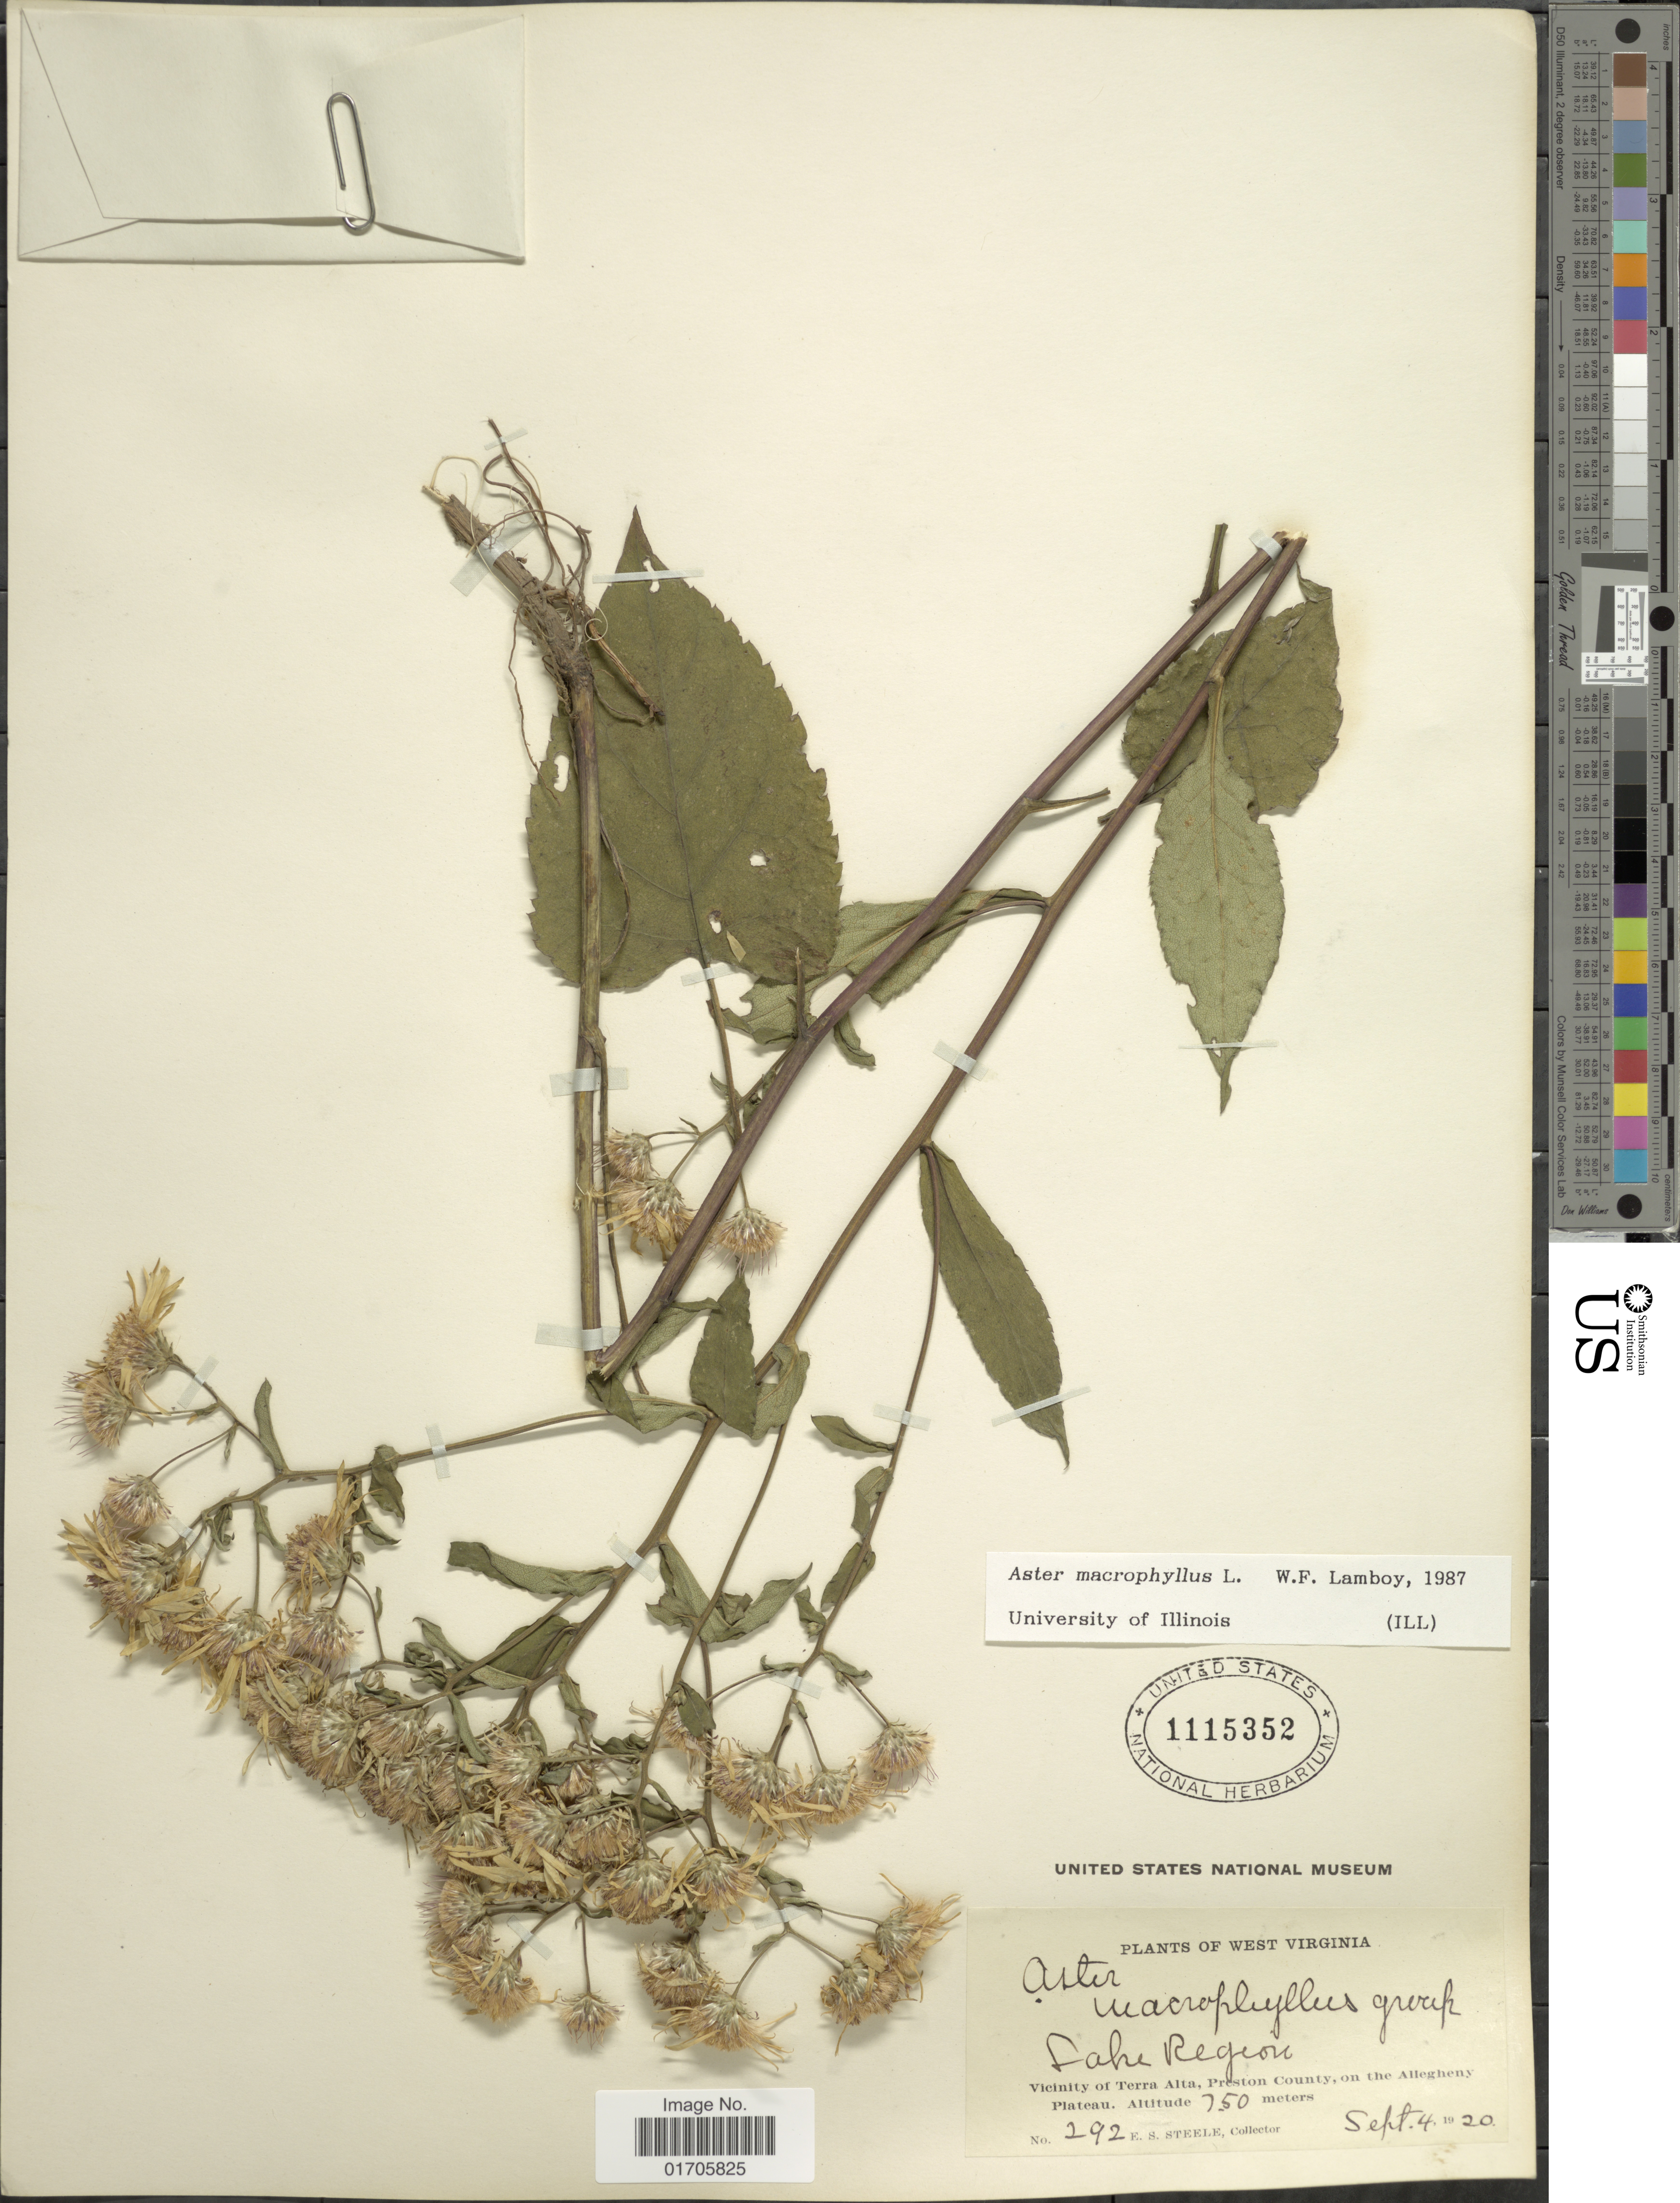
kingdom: Plantae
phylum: Tracheophyta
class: Magnoliopsida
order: Asterales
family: Asteraceae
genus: Eurybia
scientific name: Eurybia macrophylla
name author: (L.) Cass.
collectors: E. Steele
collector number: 292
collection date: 1920-09-04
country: United States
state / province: West Virginia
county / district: Preston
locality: Lake Region. Vicinity of Terra Alta, Preston County, on the Allegheny Plateau.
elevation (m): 750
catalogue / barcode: US 1115352